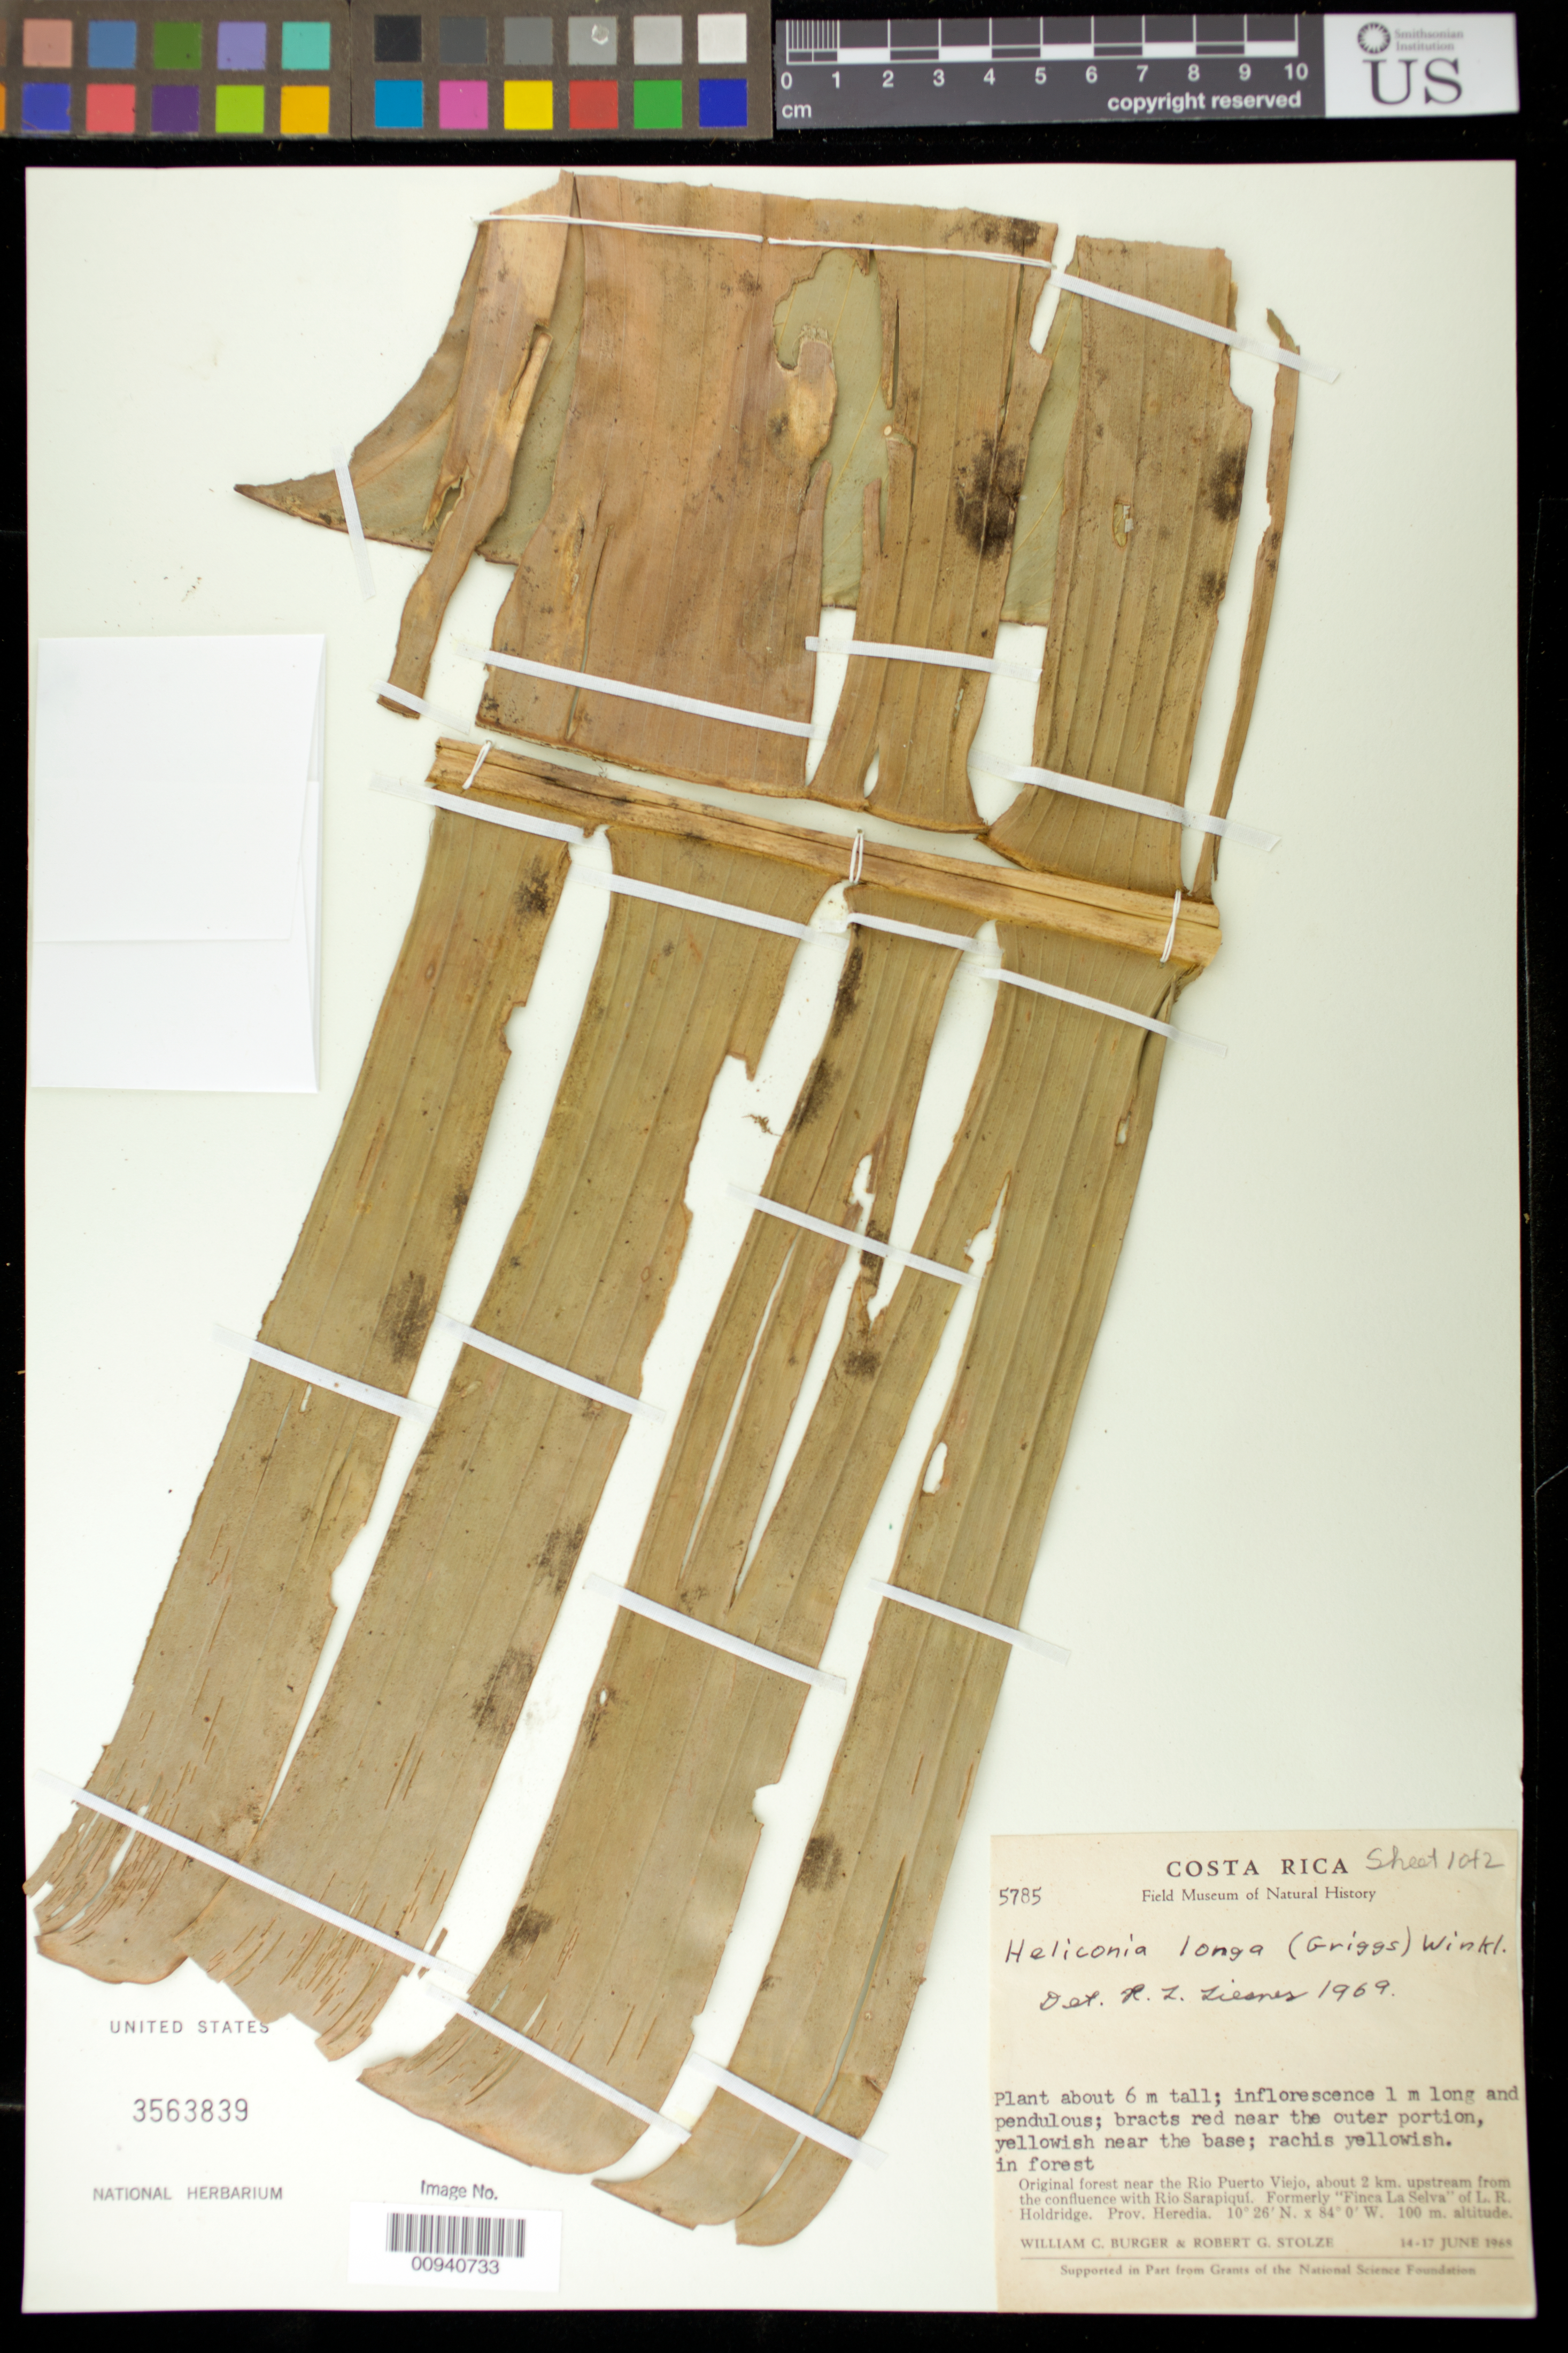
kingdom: Plantae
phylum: Tracheophyta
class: Liliopsida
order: Zingiberales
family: Heliconiaceae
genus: Heliconia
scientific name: Heliconia longa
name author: (R.F. Griggs) H.J.P. Winkl.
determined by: Liesner, R. L.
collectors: W. Burger & R. G. Stolze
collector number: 5785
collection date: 1968-06-14/1968-06-17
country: Costa Rica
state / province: Heredia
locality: Original forest near Rio Puerto Viejo, about 2 km upstream from the confluence with Rio Sarapiqui. Formerly "Finca La Selva" of L. R. Holdridge.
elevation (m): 100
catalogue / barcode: US 3563839